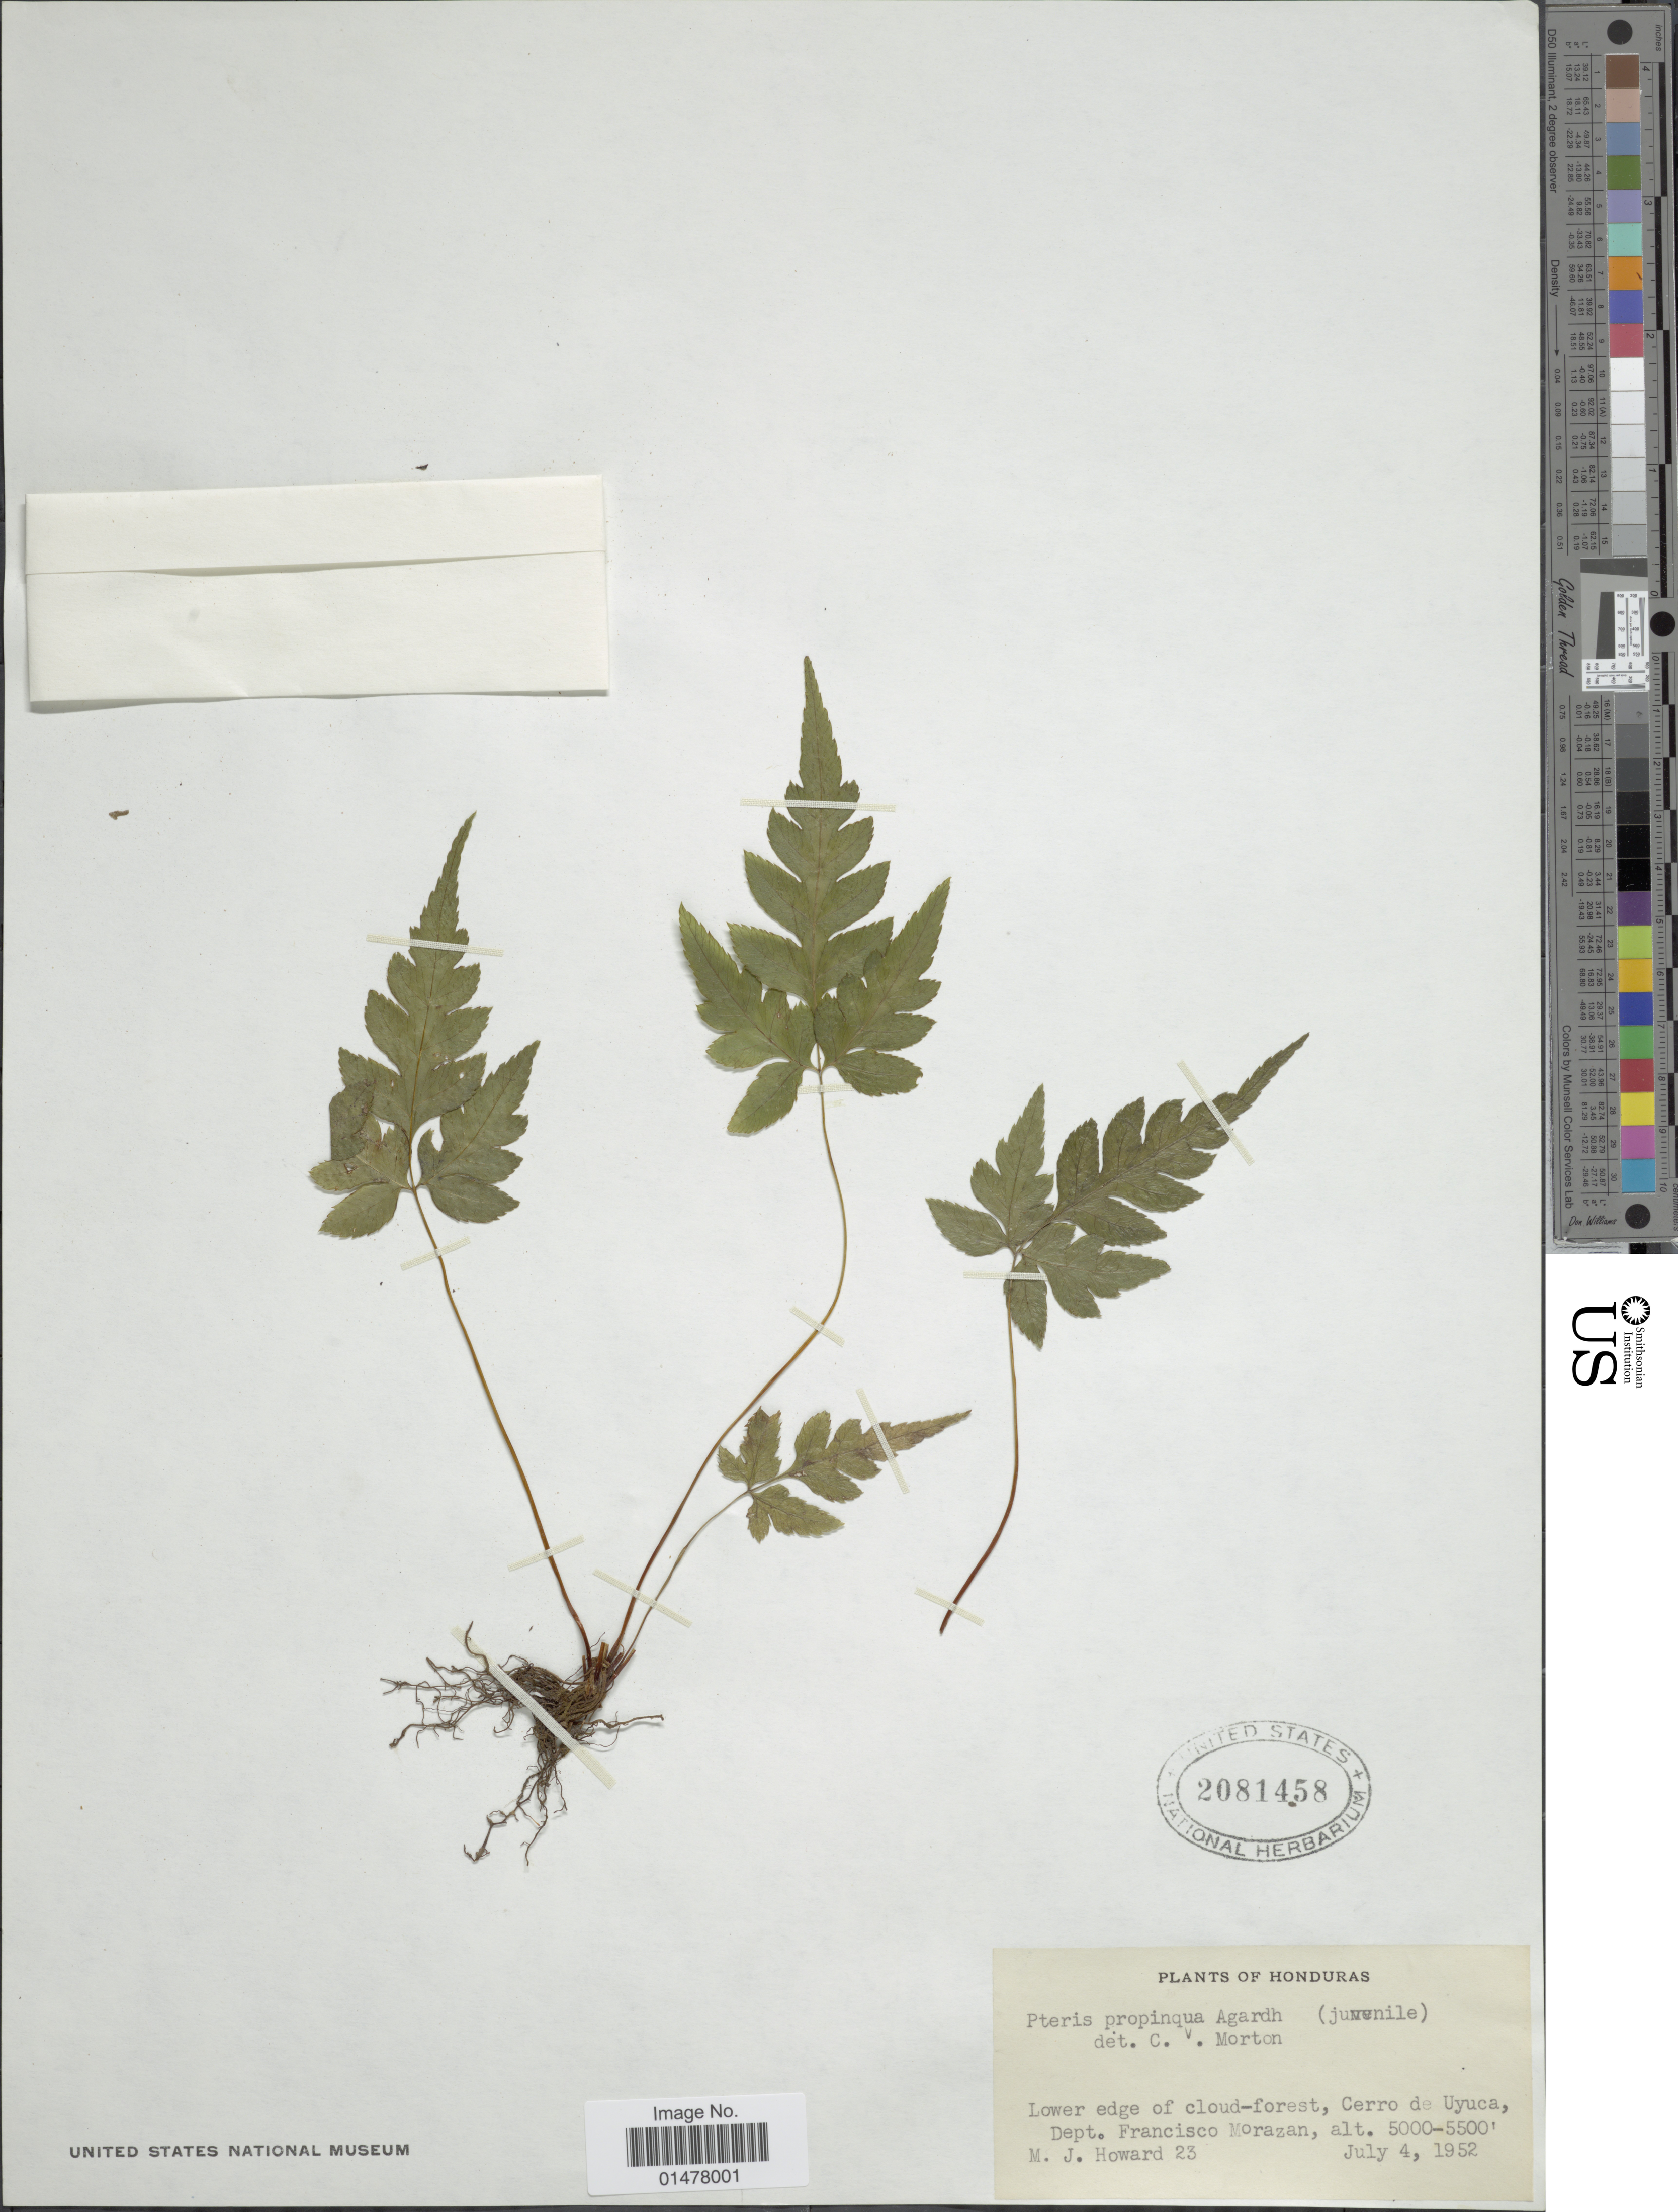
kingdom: Plantae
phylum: Tracheophyta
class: Polypodiopsida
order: Polypodiales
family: Pteridaceae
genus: Pteris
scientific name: Pteris orizabae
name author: M. Martens & Galeotti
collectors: M. Howard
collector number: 23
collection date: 1952-07-04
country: Honduras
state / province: Fco. Morazán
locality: Plants of Honduras, Lower edge of cloud-forest, Cerro de Uyuca, dept. Francisco Morazan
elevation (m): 1524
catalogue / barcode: US 2081458